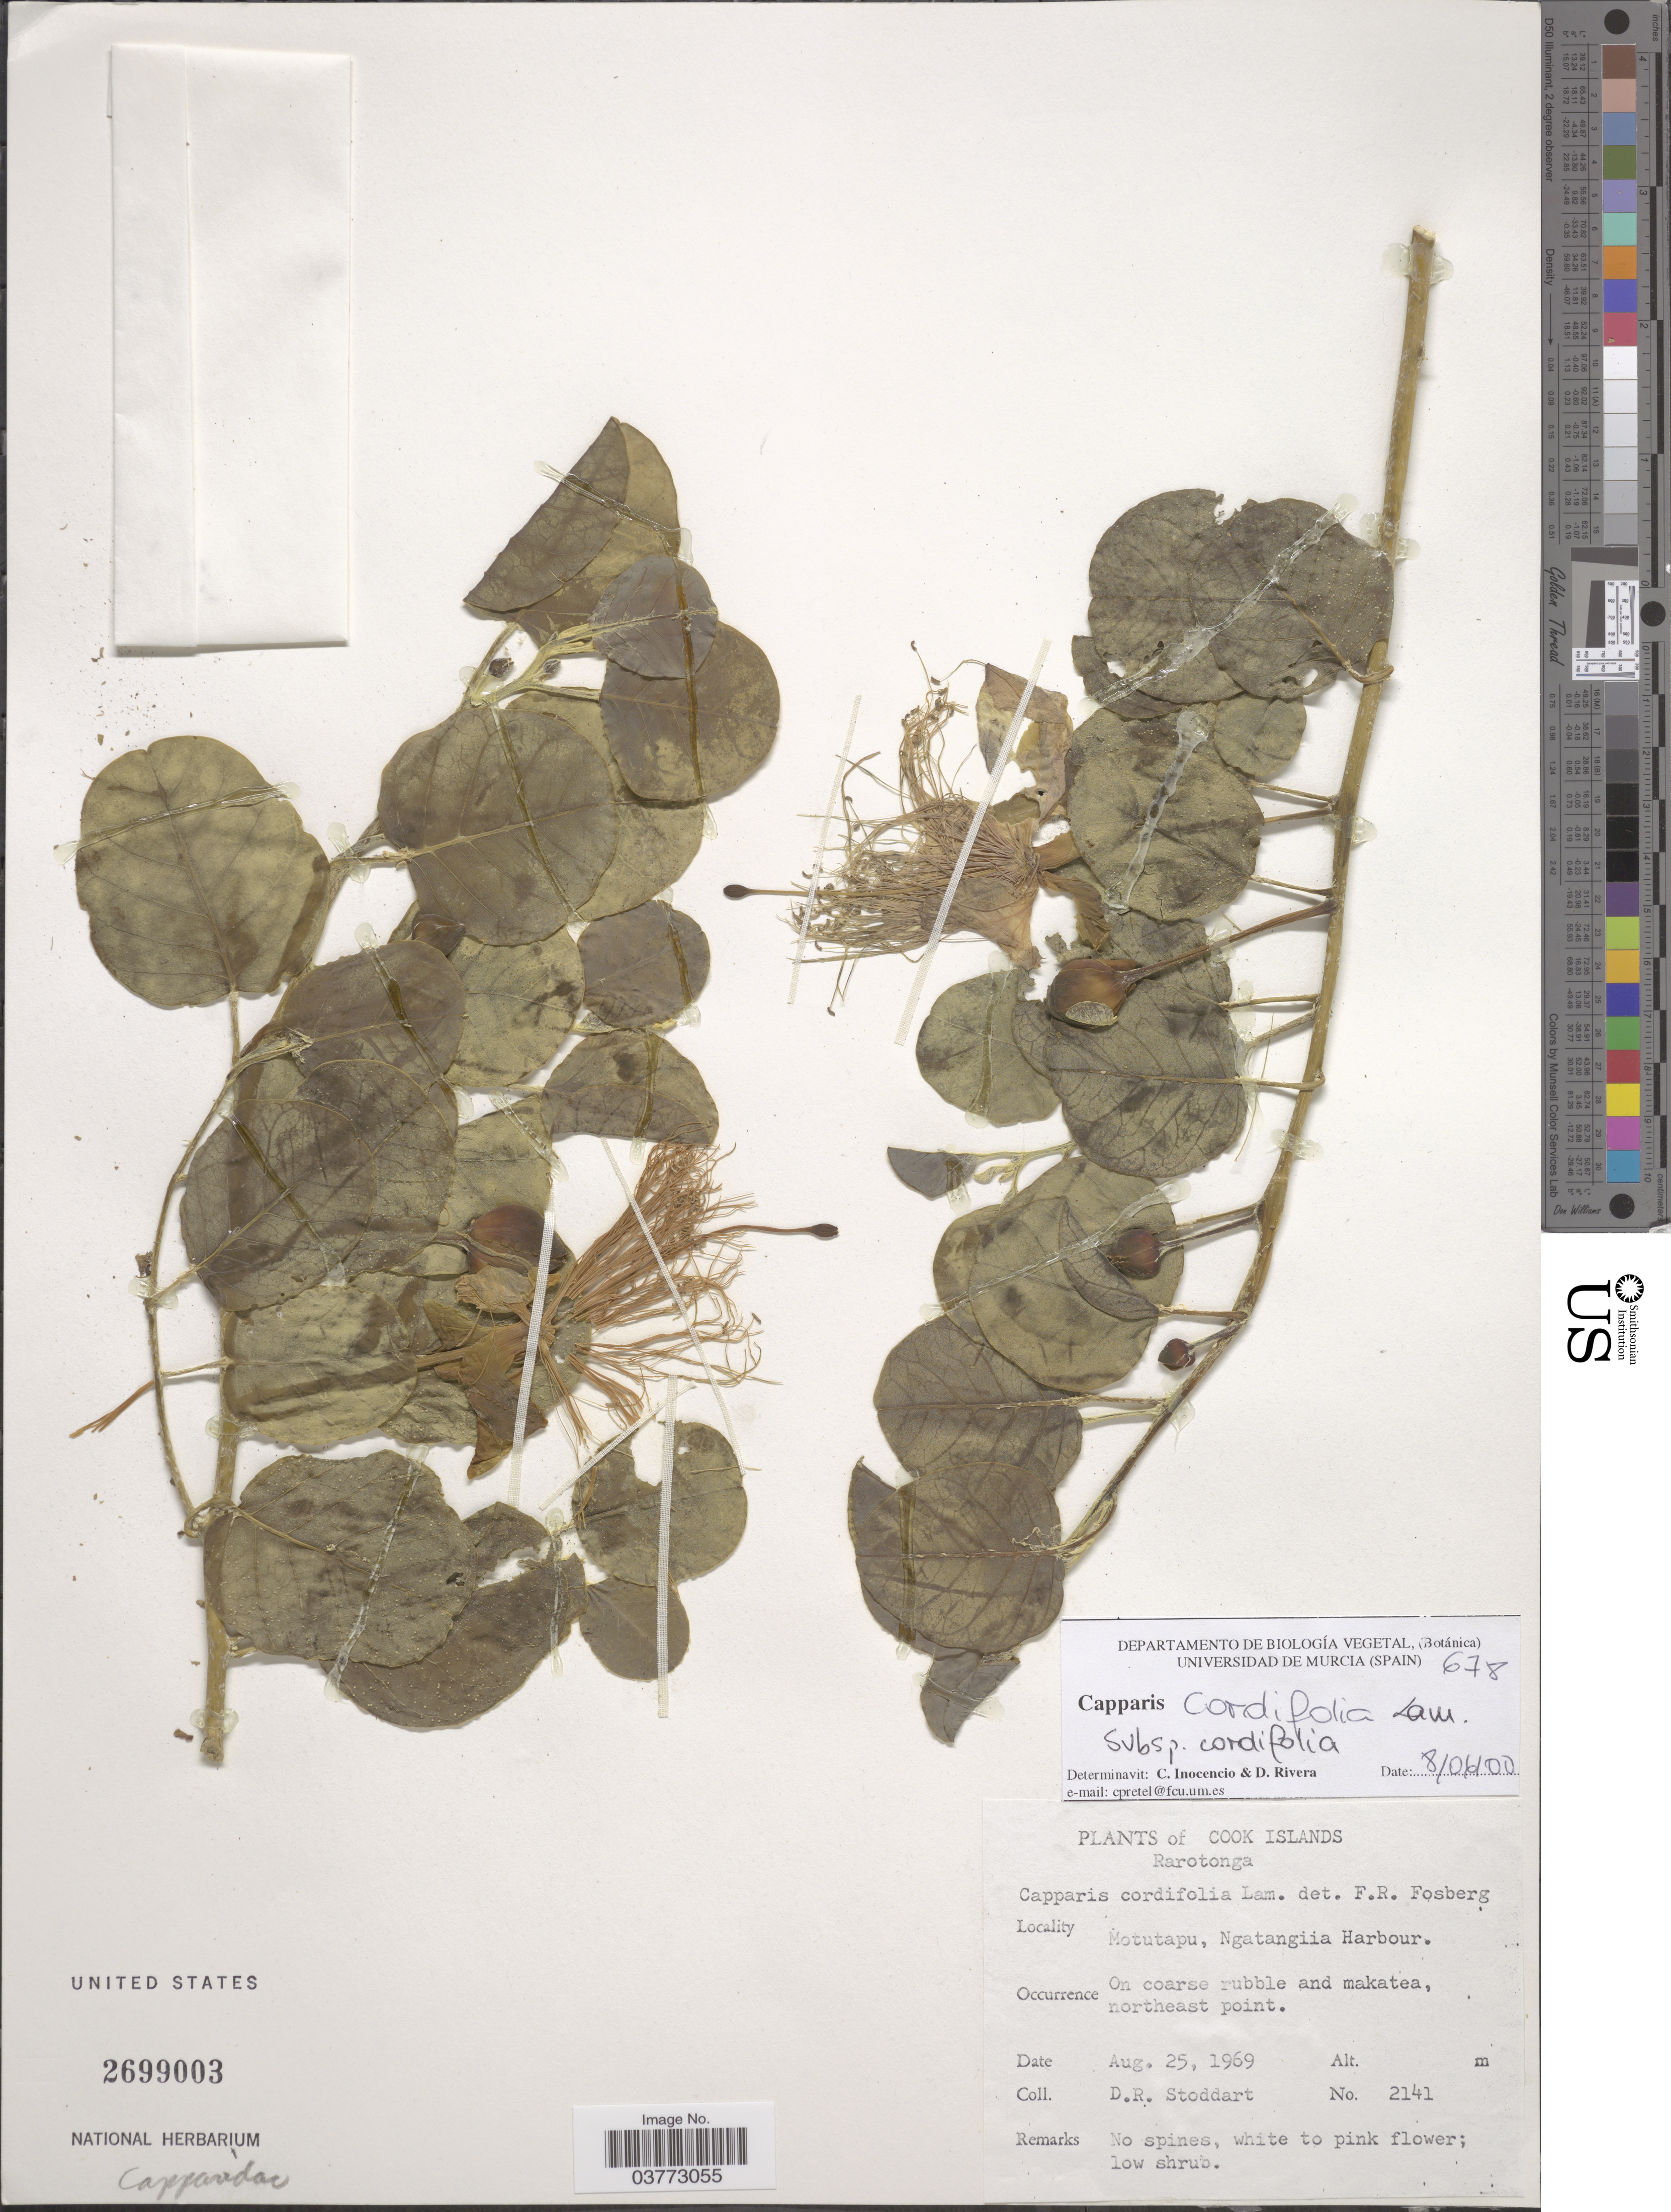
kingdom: Plantae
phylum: Tracheophyta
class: Magnoliopsida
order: Brassicales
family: Capparaceae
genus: Capparis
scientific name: Capparis spinosa subsp. cordifolia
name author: (Lam.) Fici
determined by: Wagner, W. L., (BOT), Smithsonian Institution - National Museum of Natural History (UNITED STATES)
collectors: D. R. Stoddart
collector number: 2141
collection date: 1969-08-25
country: Cook Islands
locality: Rarotonga. Motutapu, Ngatangiia Harbour. On coarse rubble and makatea, northeast point.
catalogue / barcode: US 2699003